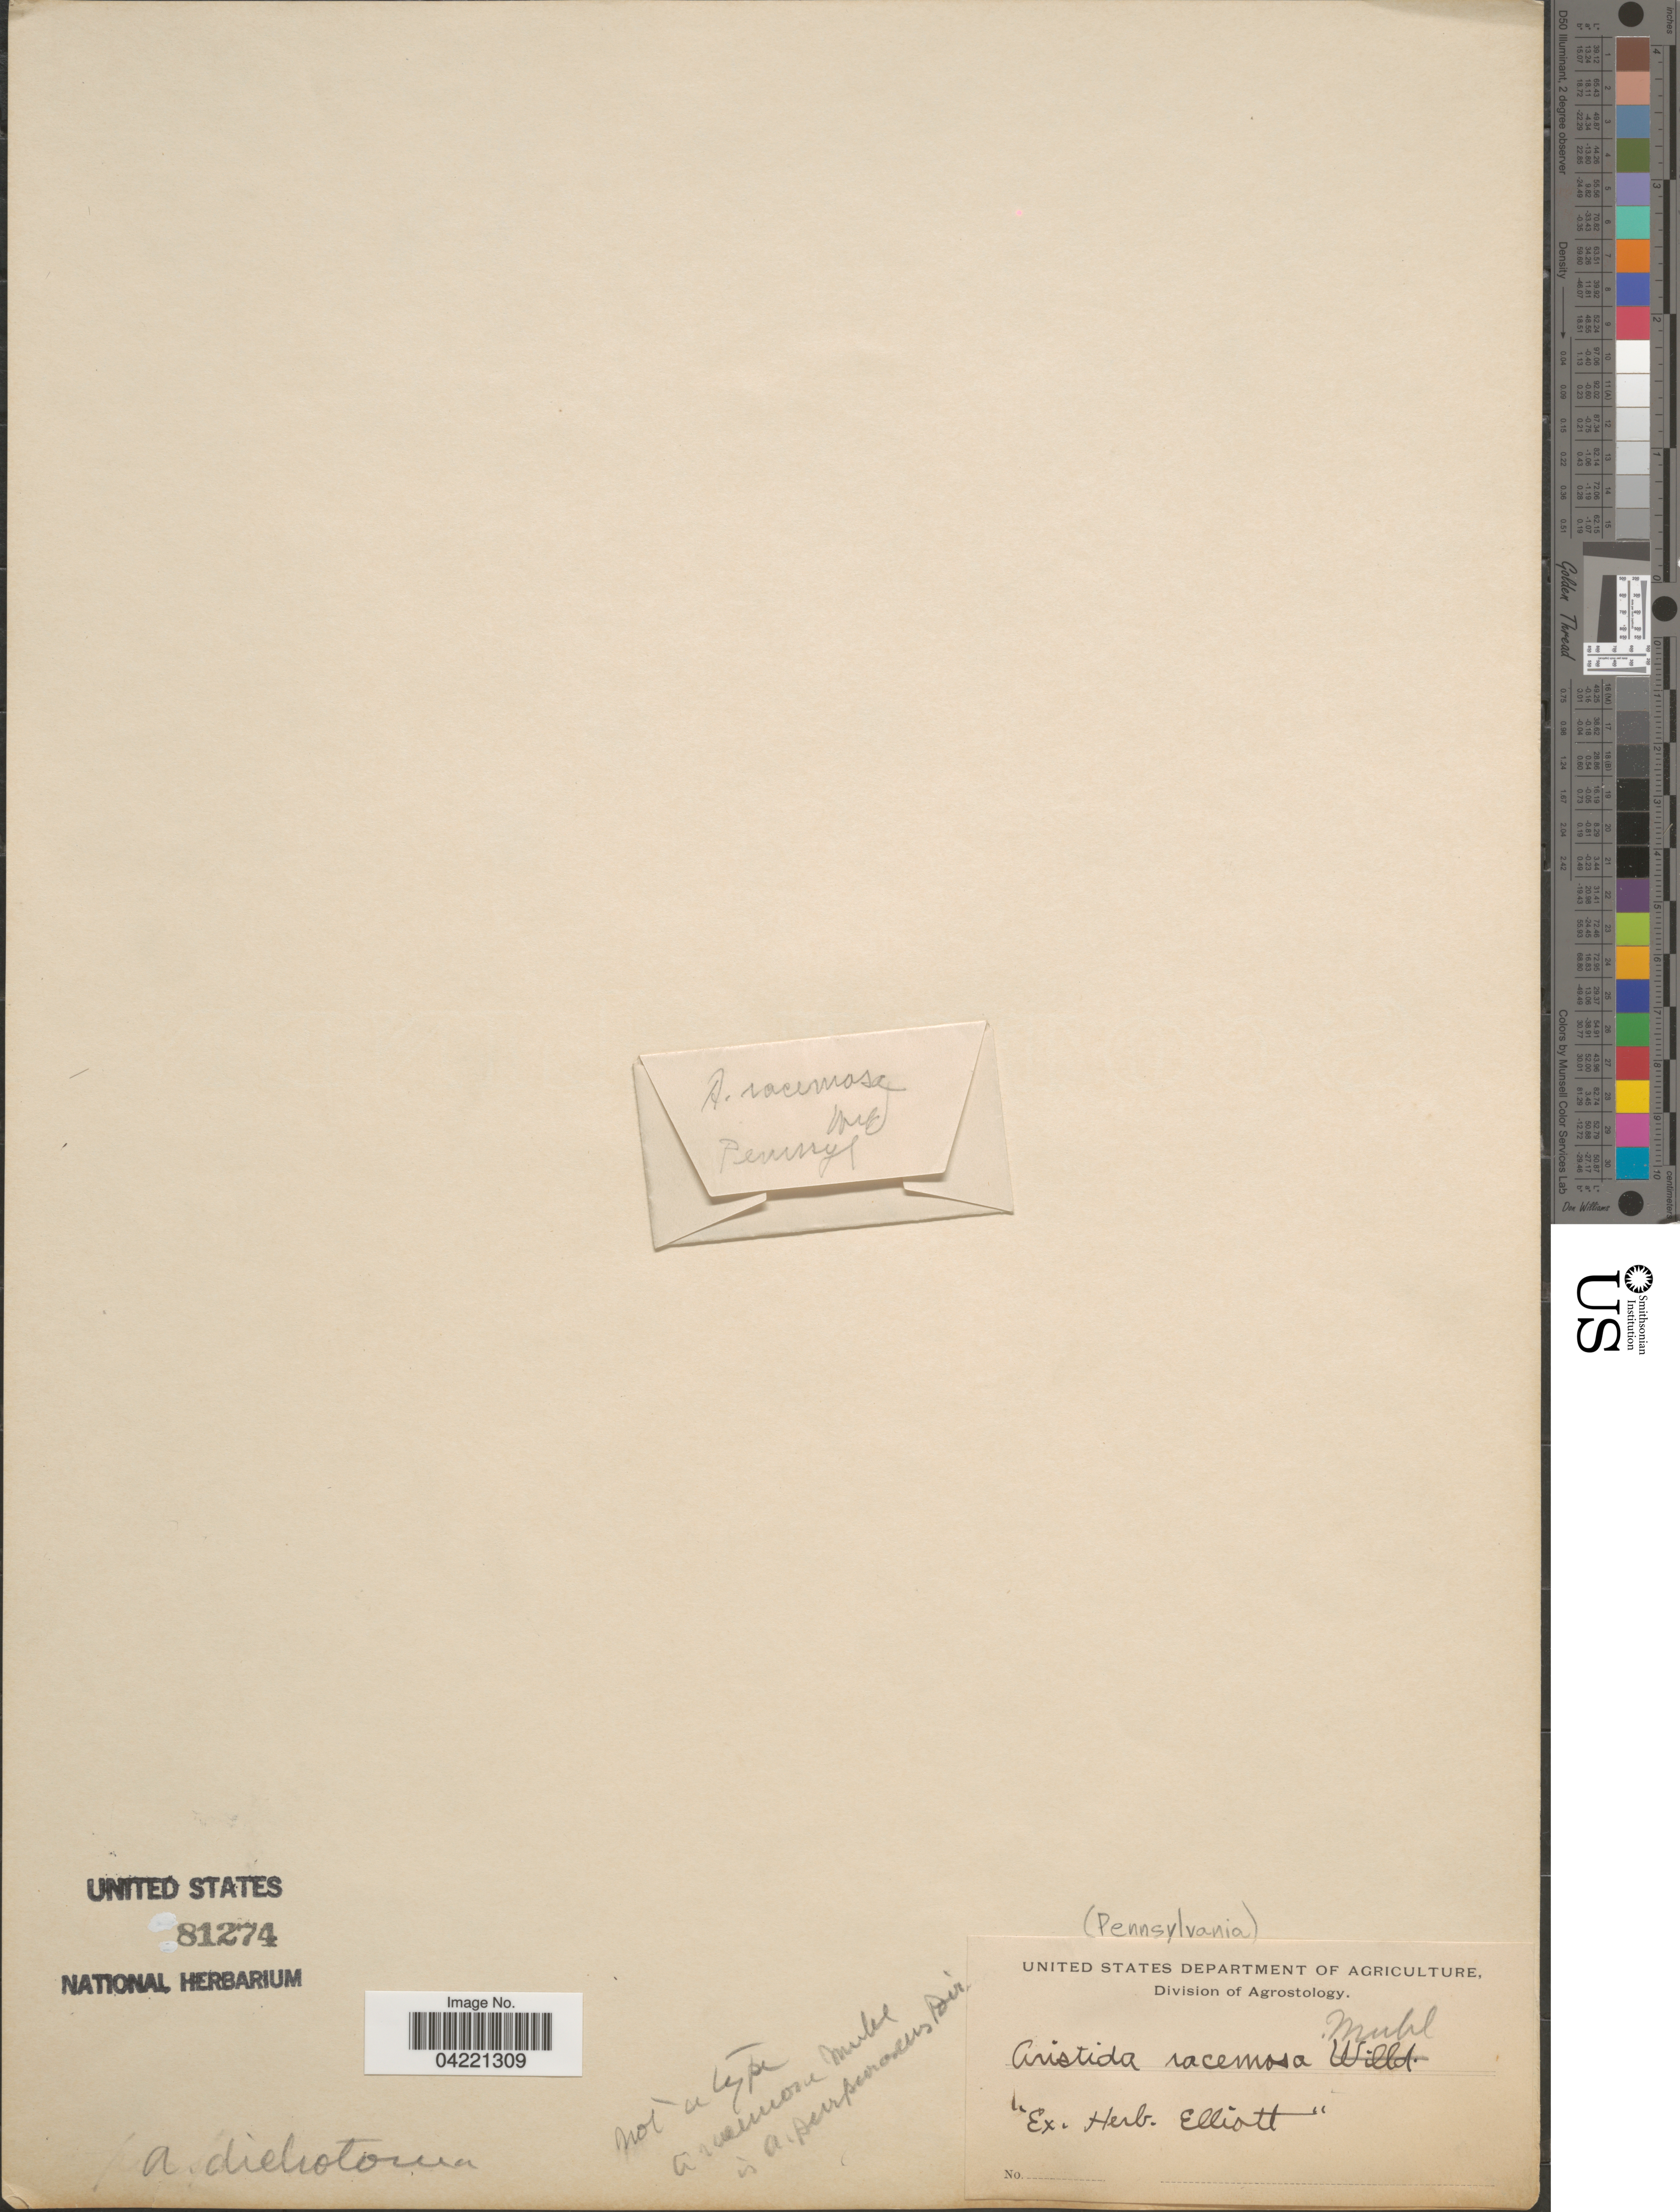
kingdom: Plantae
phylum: Tracheophyta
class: Liliopsida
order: Poales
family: Poaceae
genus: Aristida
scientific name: Aristida purpurascens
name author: Poir.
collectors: ex herb. Elliott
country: United States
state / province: Pennsylvania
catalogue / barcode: US 81274